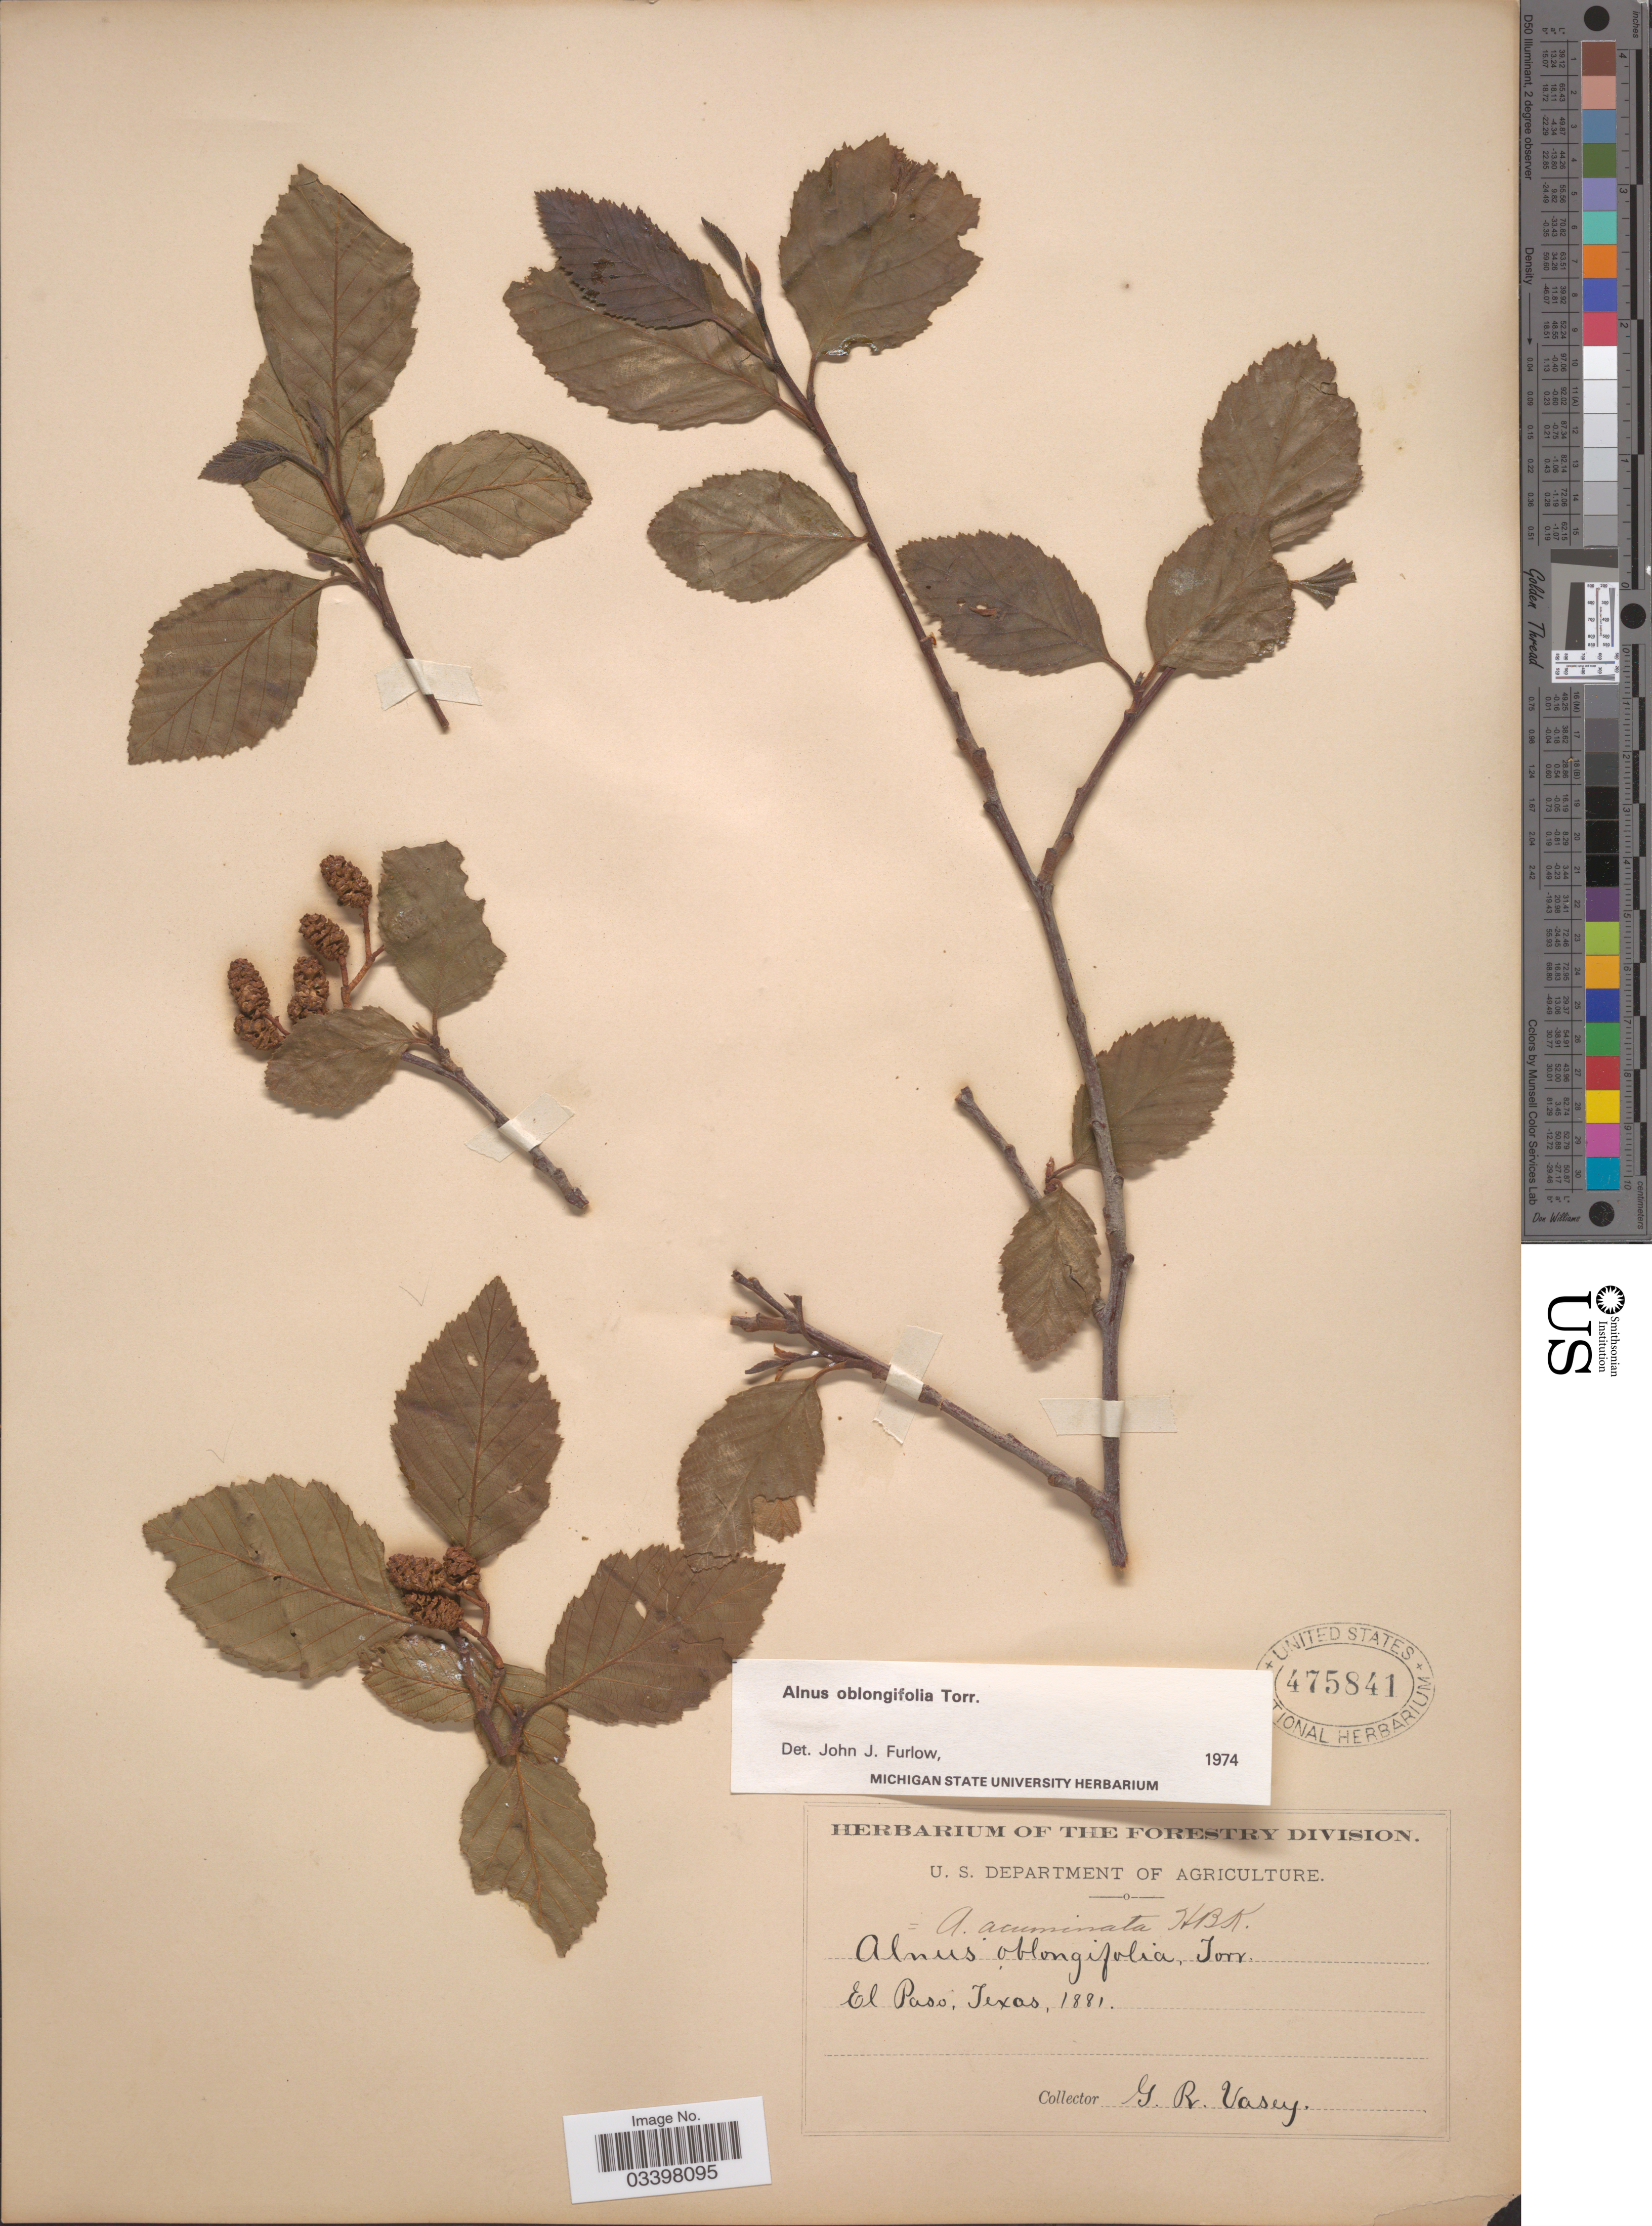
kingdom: Plantae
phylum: Tracheophyta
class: Magnoliopsida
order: Fagales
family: Betulaceae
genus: Alnus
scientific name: Alnus oblongifolia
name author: Torr. in Emory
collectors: G. R. Vasey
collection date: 1881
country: United States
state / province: Texas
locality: El Paso.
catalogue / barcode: US 475841